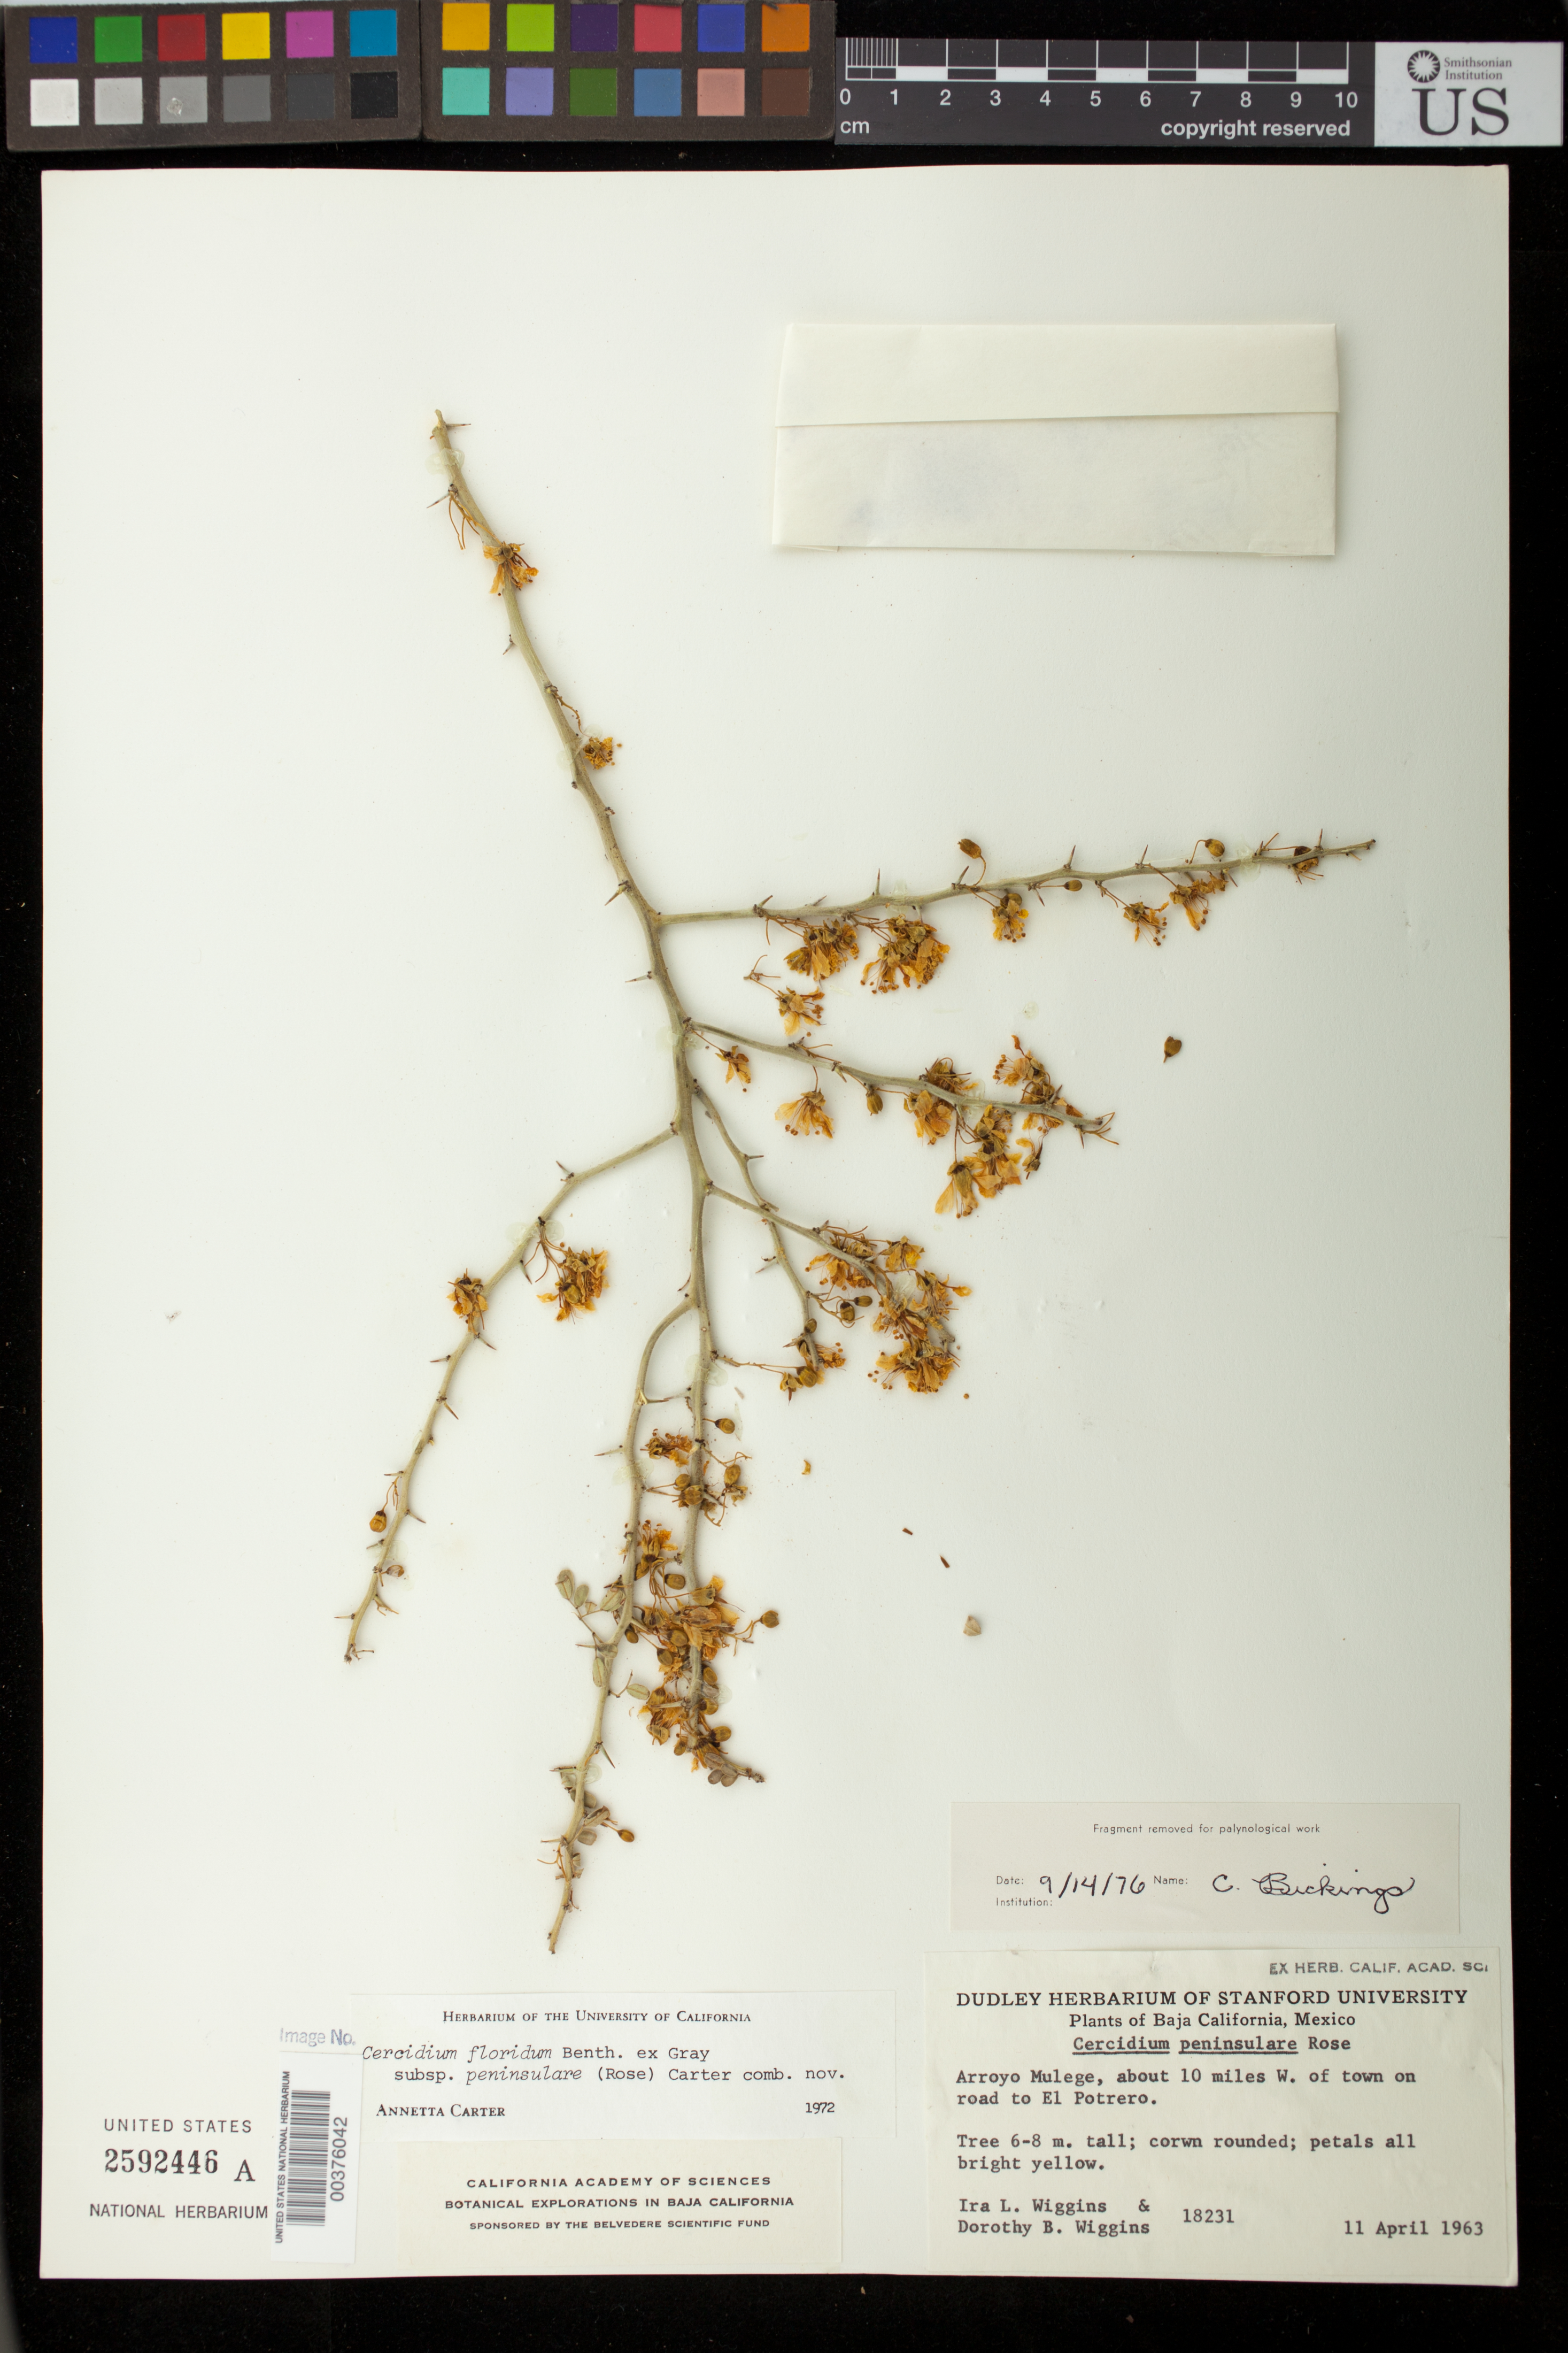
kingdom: Plantae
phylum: Tracheophyta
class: Magnoliopsida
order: Fabales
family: Fabaceae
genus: Parkinsonia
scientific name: Parkinsonia florida subsp. peninsulare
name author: (Rose) J.E. Hawkins & Felger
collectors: I. L. Wiggins & D. B. Wiggins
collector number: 18231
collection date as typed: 11 Apr 1963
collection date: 1963-04-11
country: Mexico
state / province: Baja California Sur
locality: Arroyo Mulege, about 10 miles W. of town on road to El Potrero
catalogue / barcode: US 2592446A